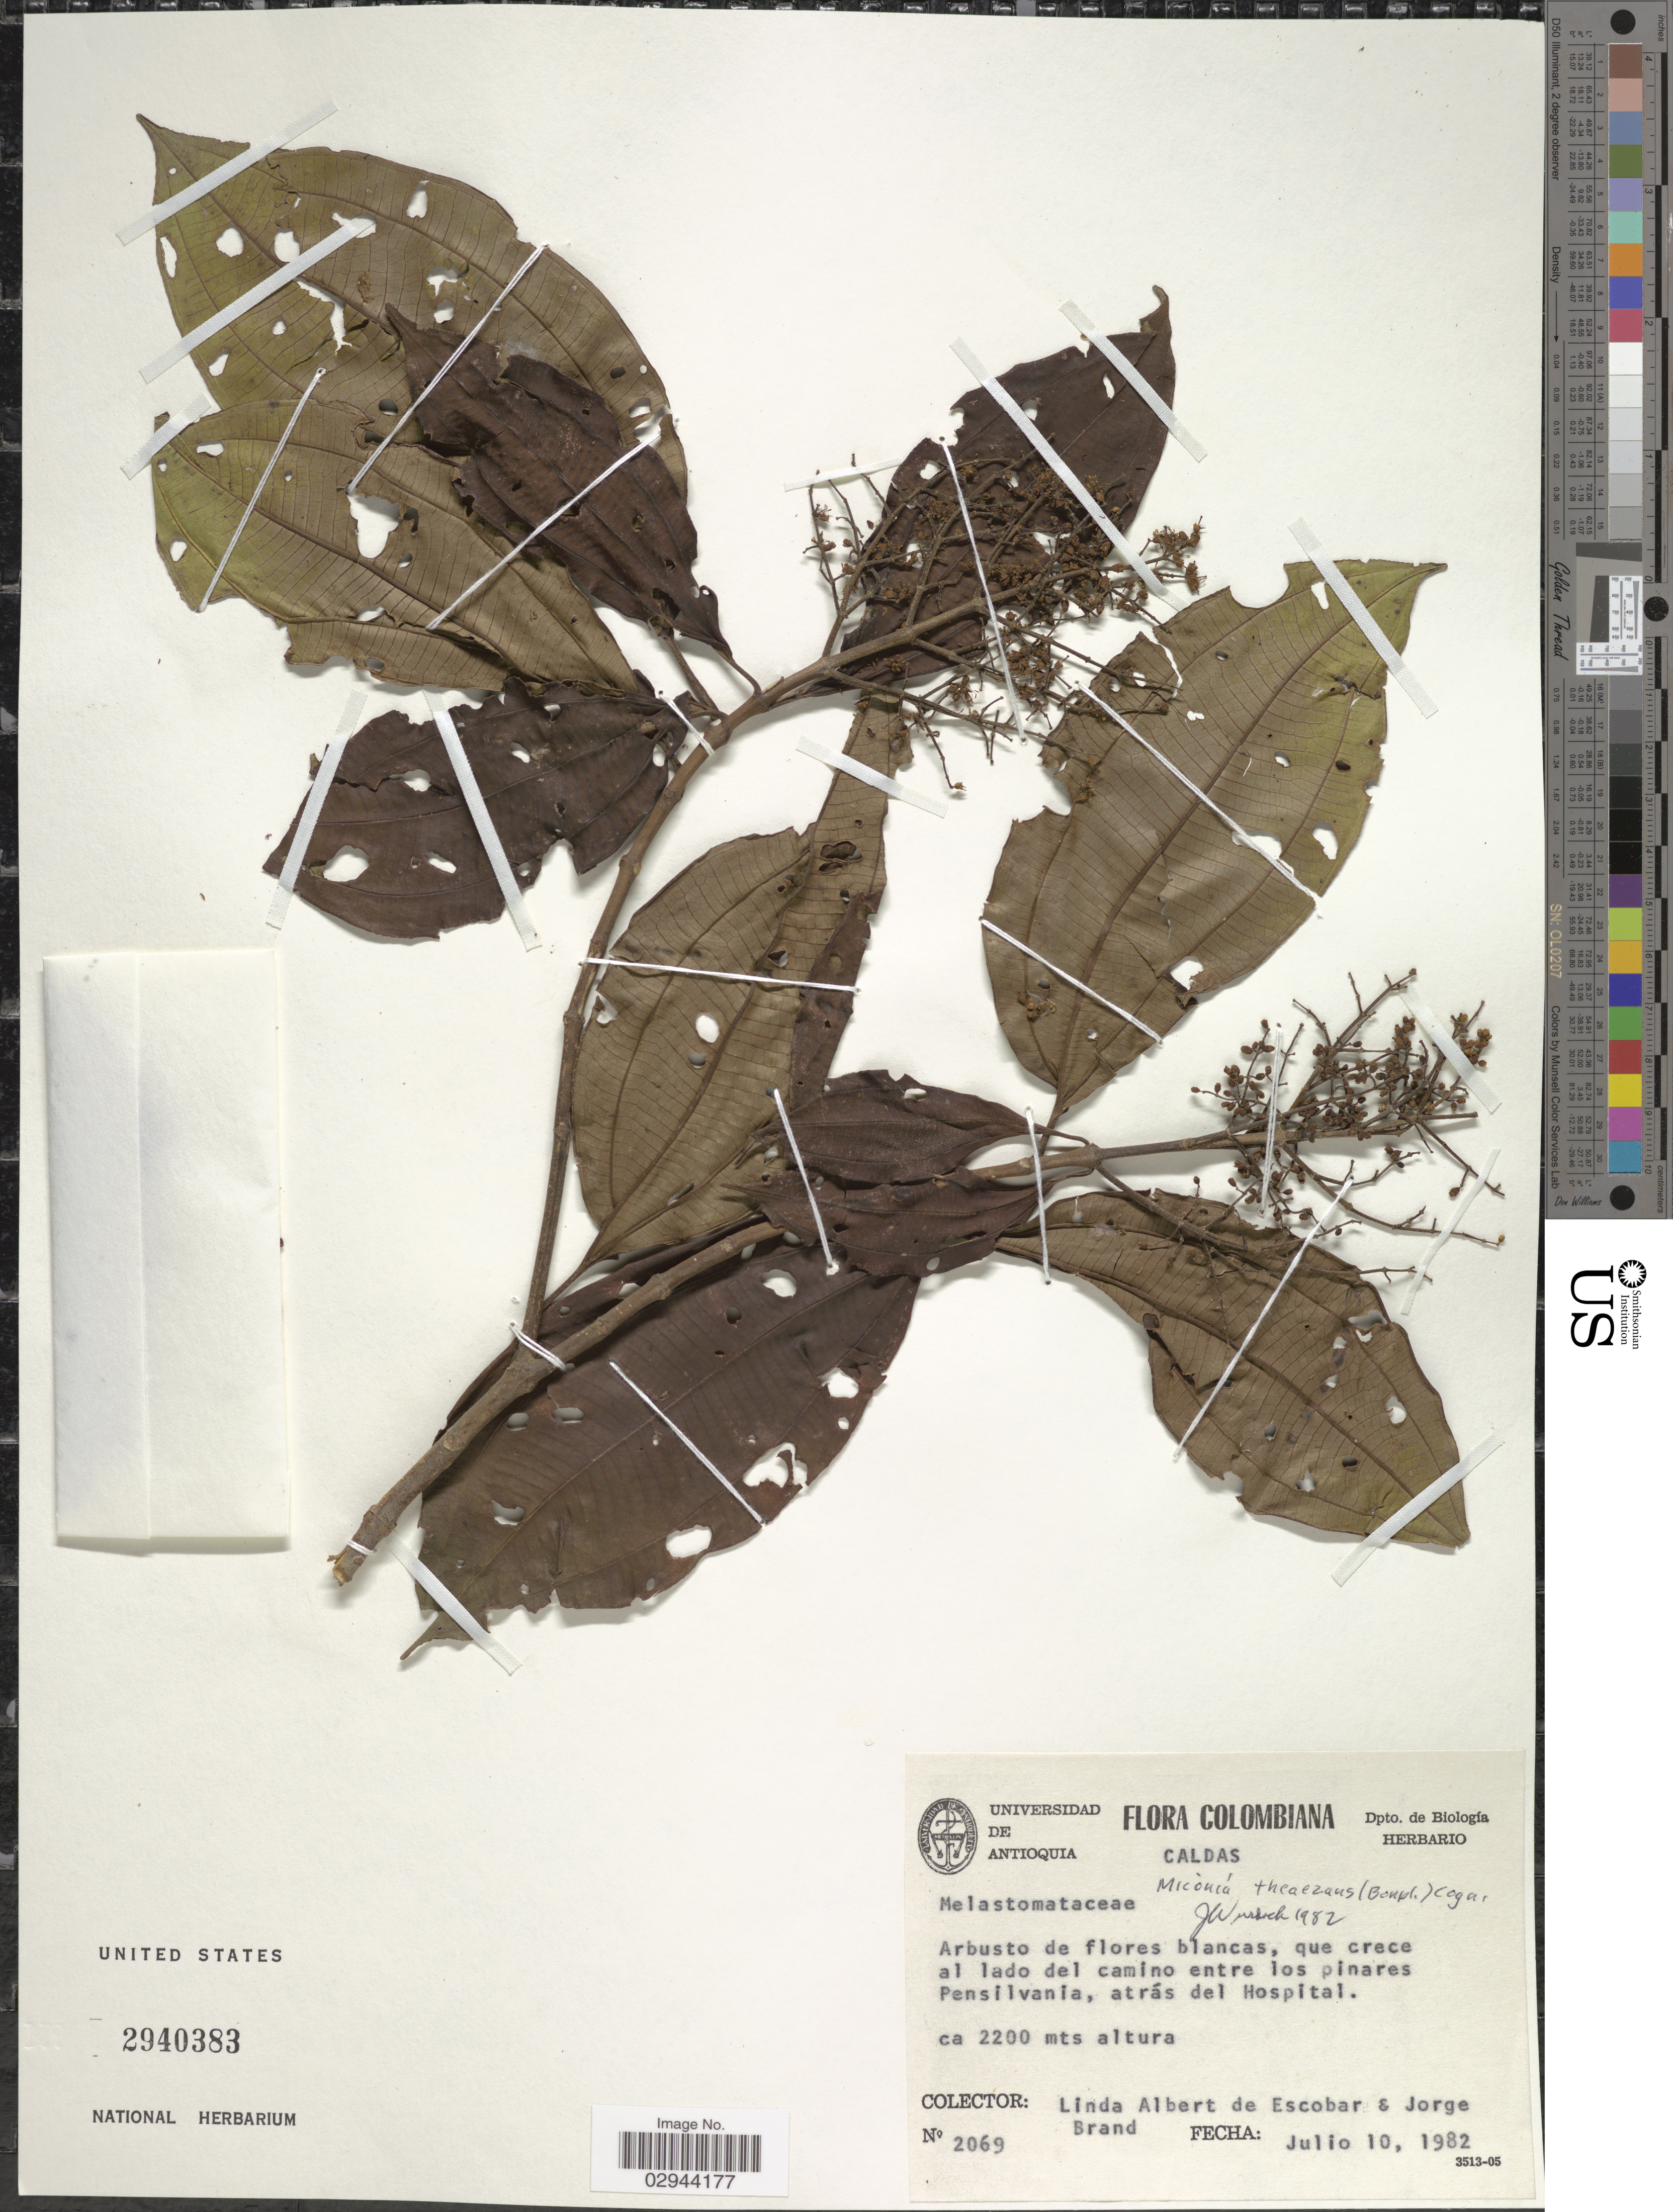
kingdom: Plantae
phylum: Tracheophyta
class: Magnoliopsida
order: Myrtales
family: Melastomataceae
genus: Miconia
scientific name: Miconia theizans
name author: (Bonpl.) Cogn.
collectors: L. K. de Escobar & J. Brand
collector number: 2069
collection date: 1982-07-10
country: Colombia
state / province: Caldas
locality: Que crece al lado del camino entre los pinares Pensilvania, atrás del Hospital.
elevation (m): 2200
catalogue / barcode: US 2940383